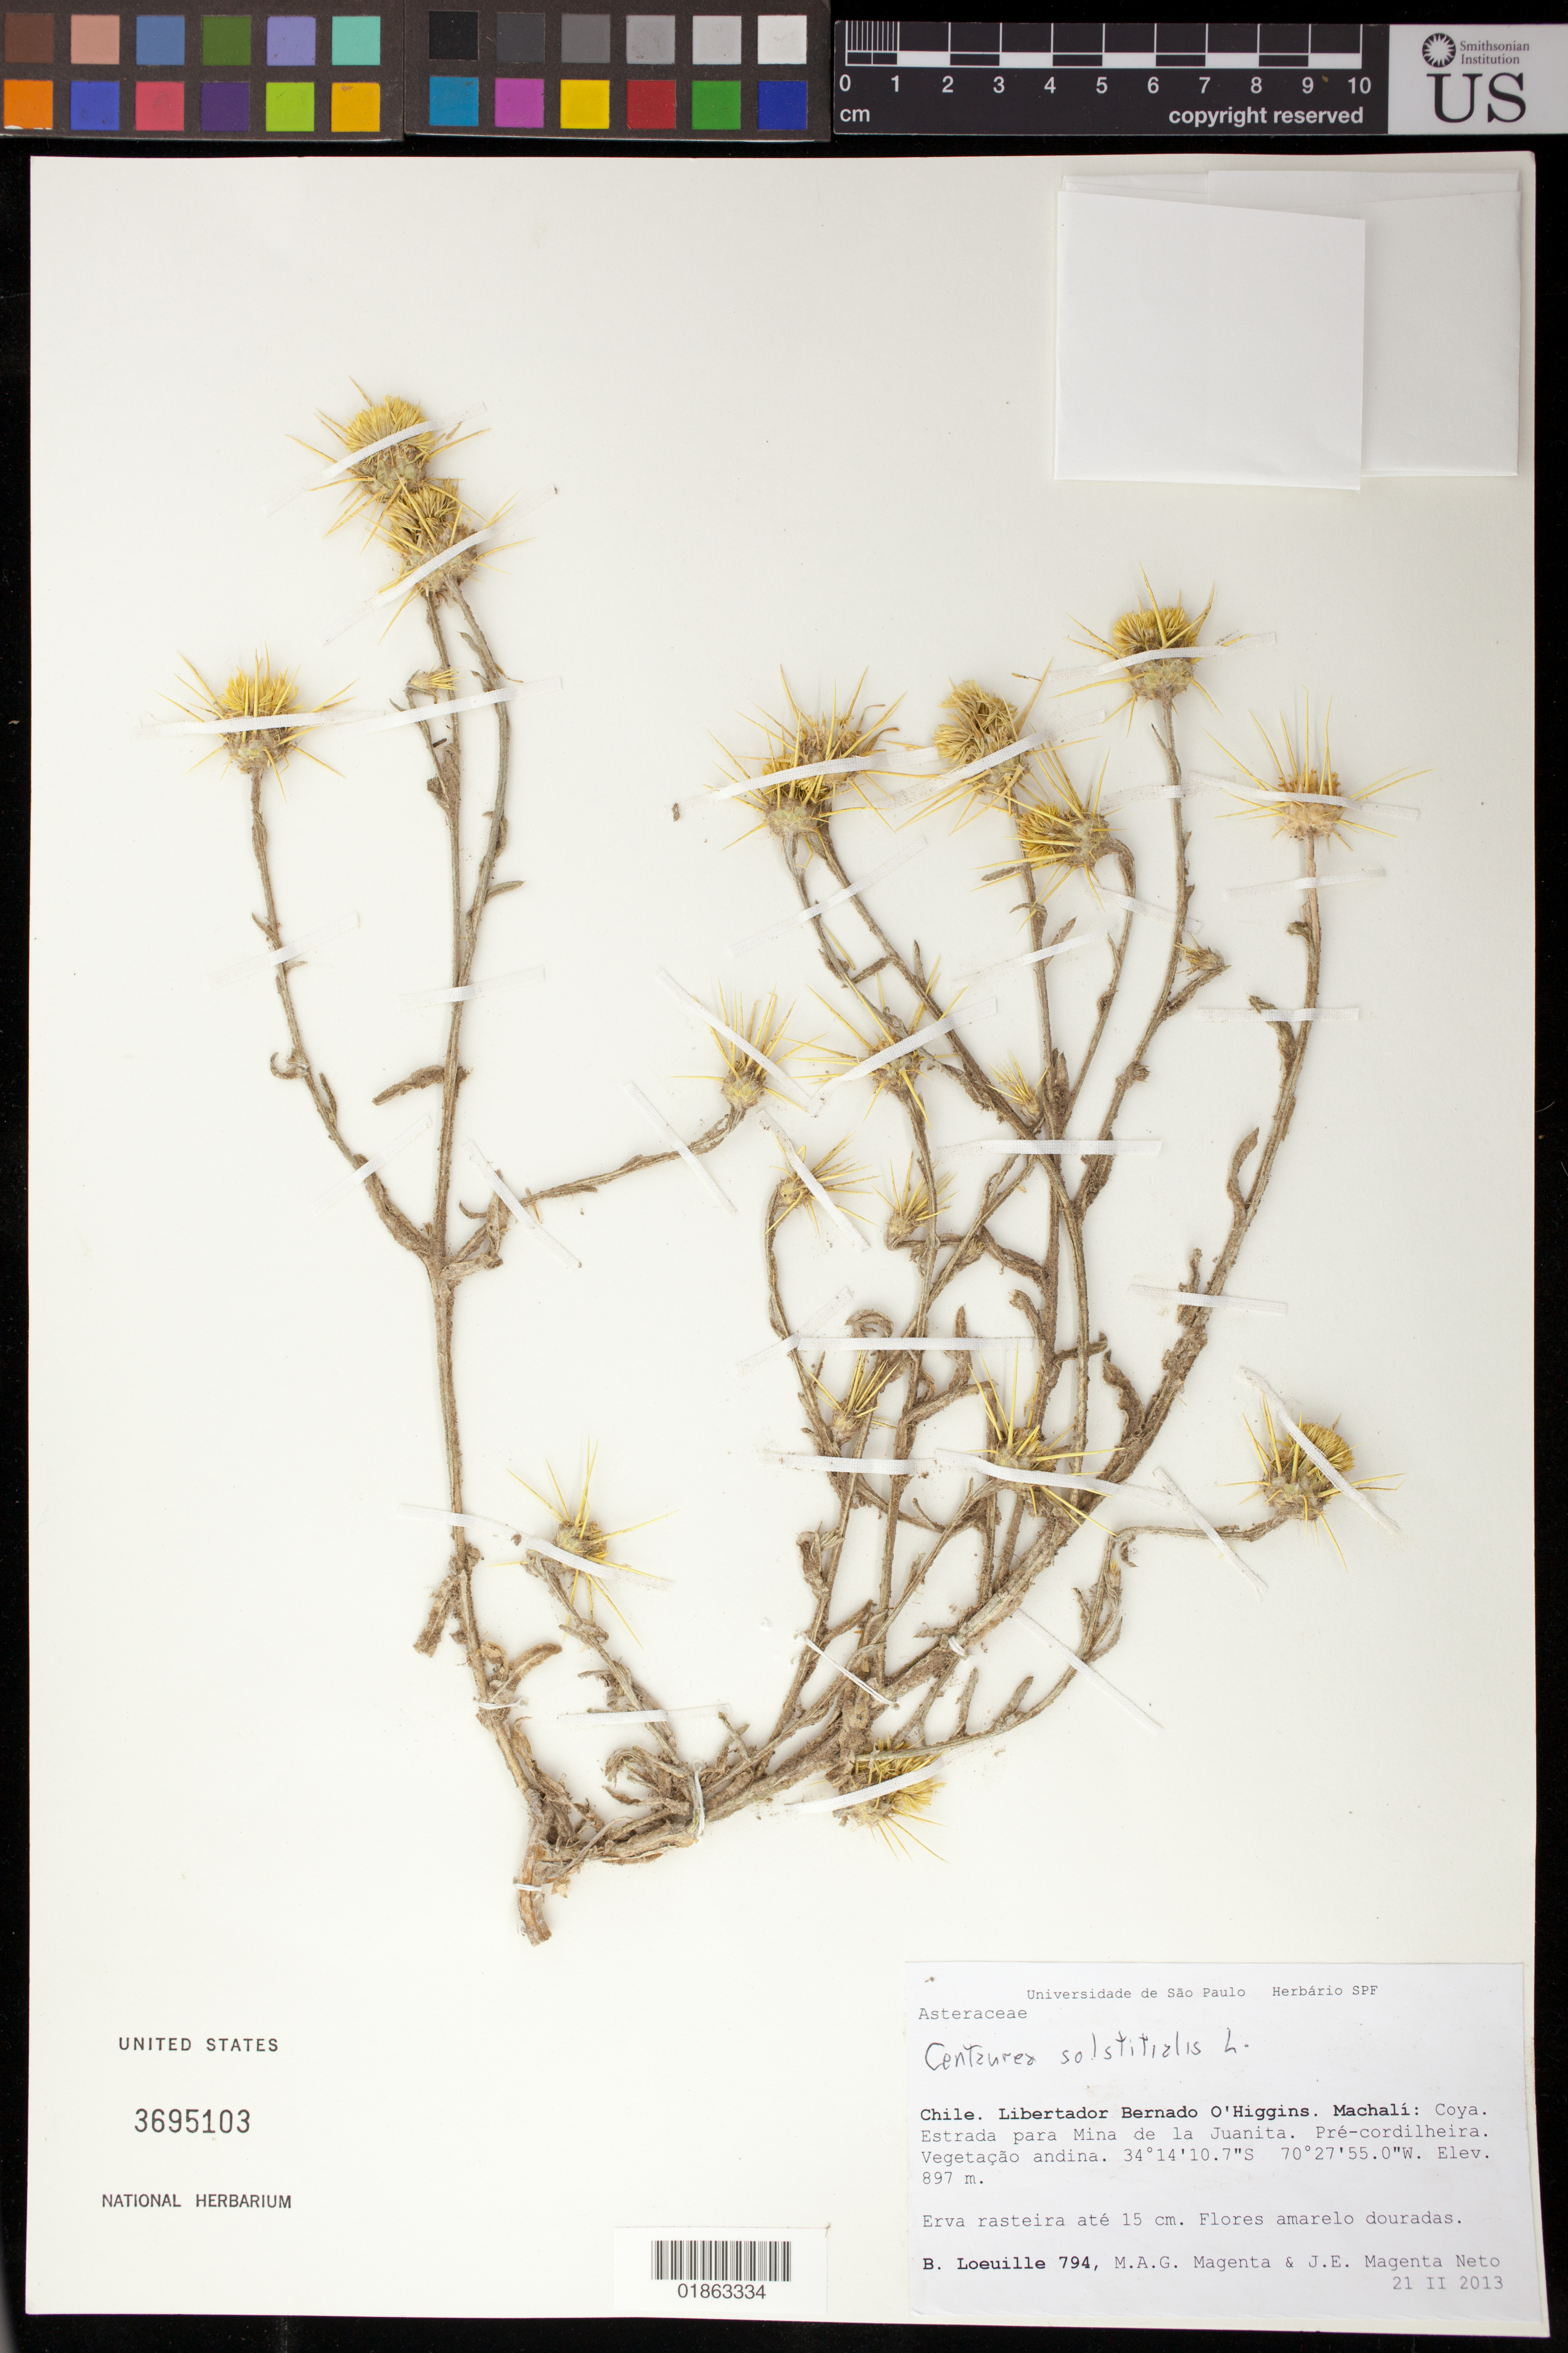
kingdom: Plantae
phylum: Tracheophyta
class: Magnoliopsida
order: Asterales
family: Asteraceae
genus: Centaurea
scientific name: Centaurea solstitialis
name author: L.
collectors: B. Loeuille, M. A. G. Magenta & J. Magenta Neto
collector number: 794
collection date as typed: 21 II 2013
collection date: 2013-02-21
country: Chile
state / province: O'Higgins (VI)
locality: Libertador Bernado O'Higgins. Machali: Coya. Estrada para Mina de la Juanita.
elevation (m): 897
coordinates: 34 14 10.7 S, 70 27 55.0 W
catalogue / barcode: US 3695103